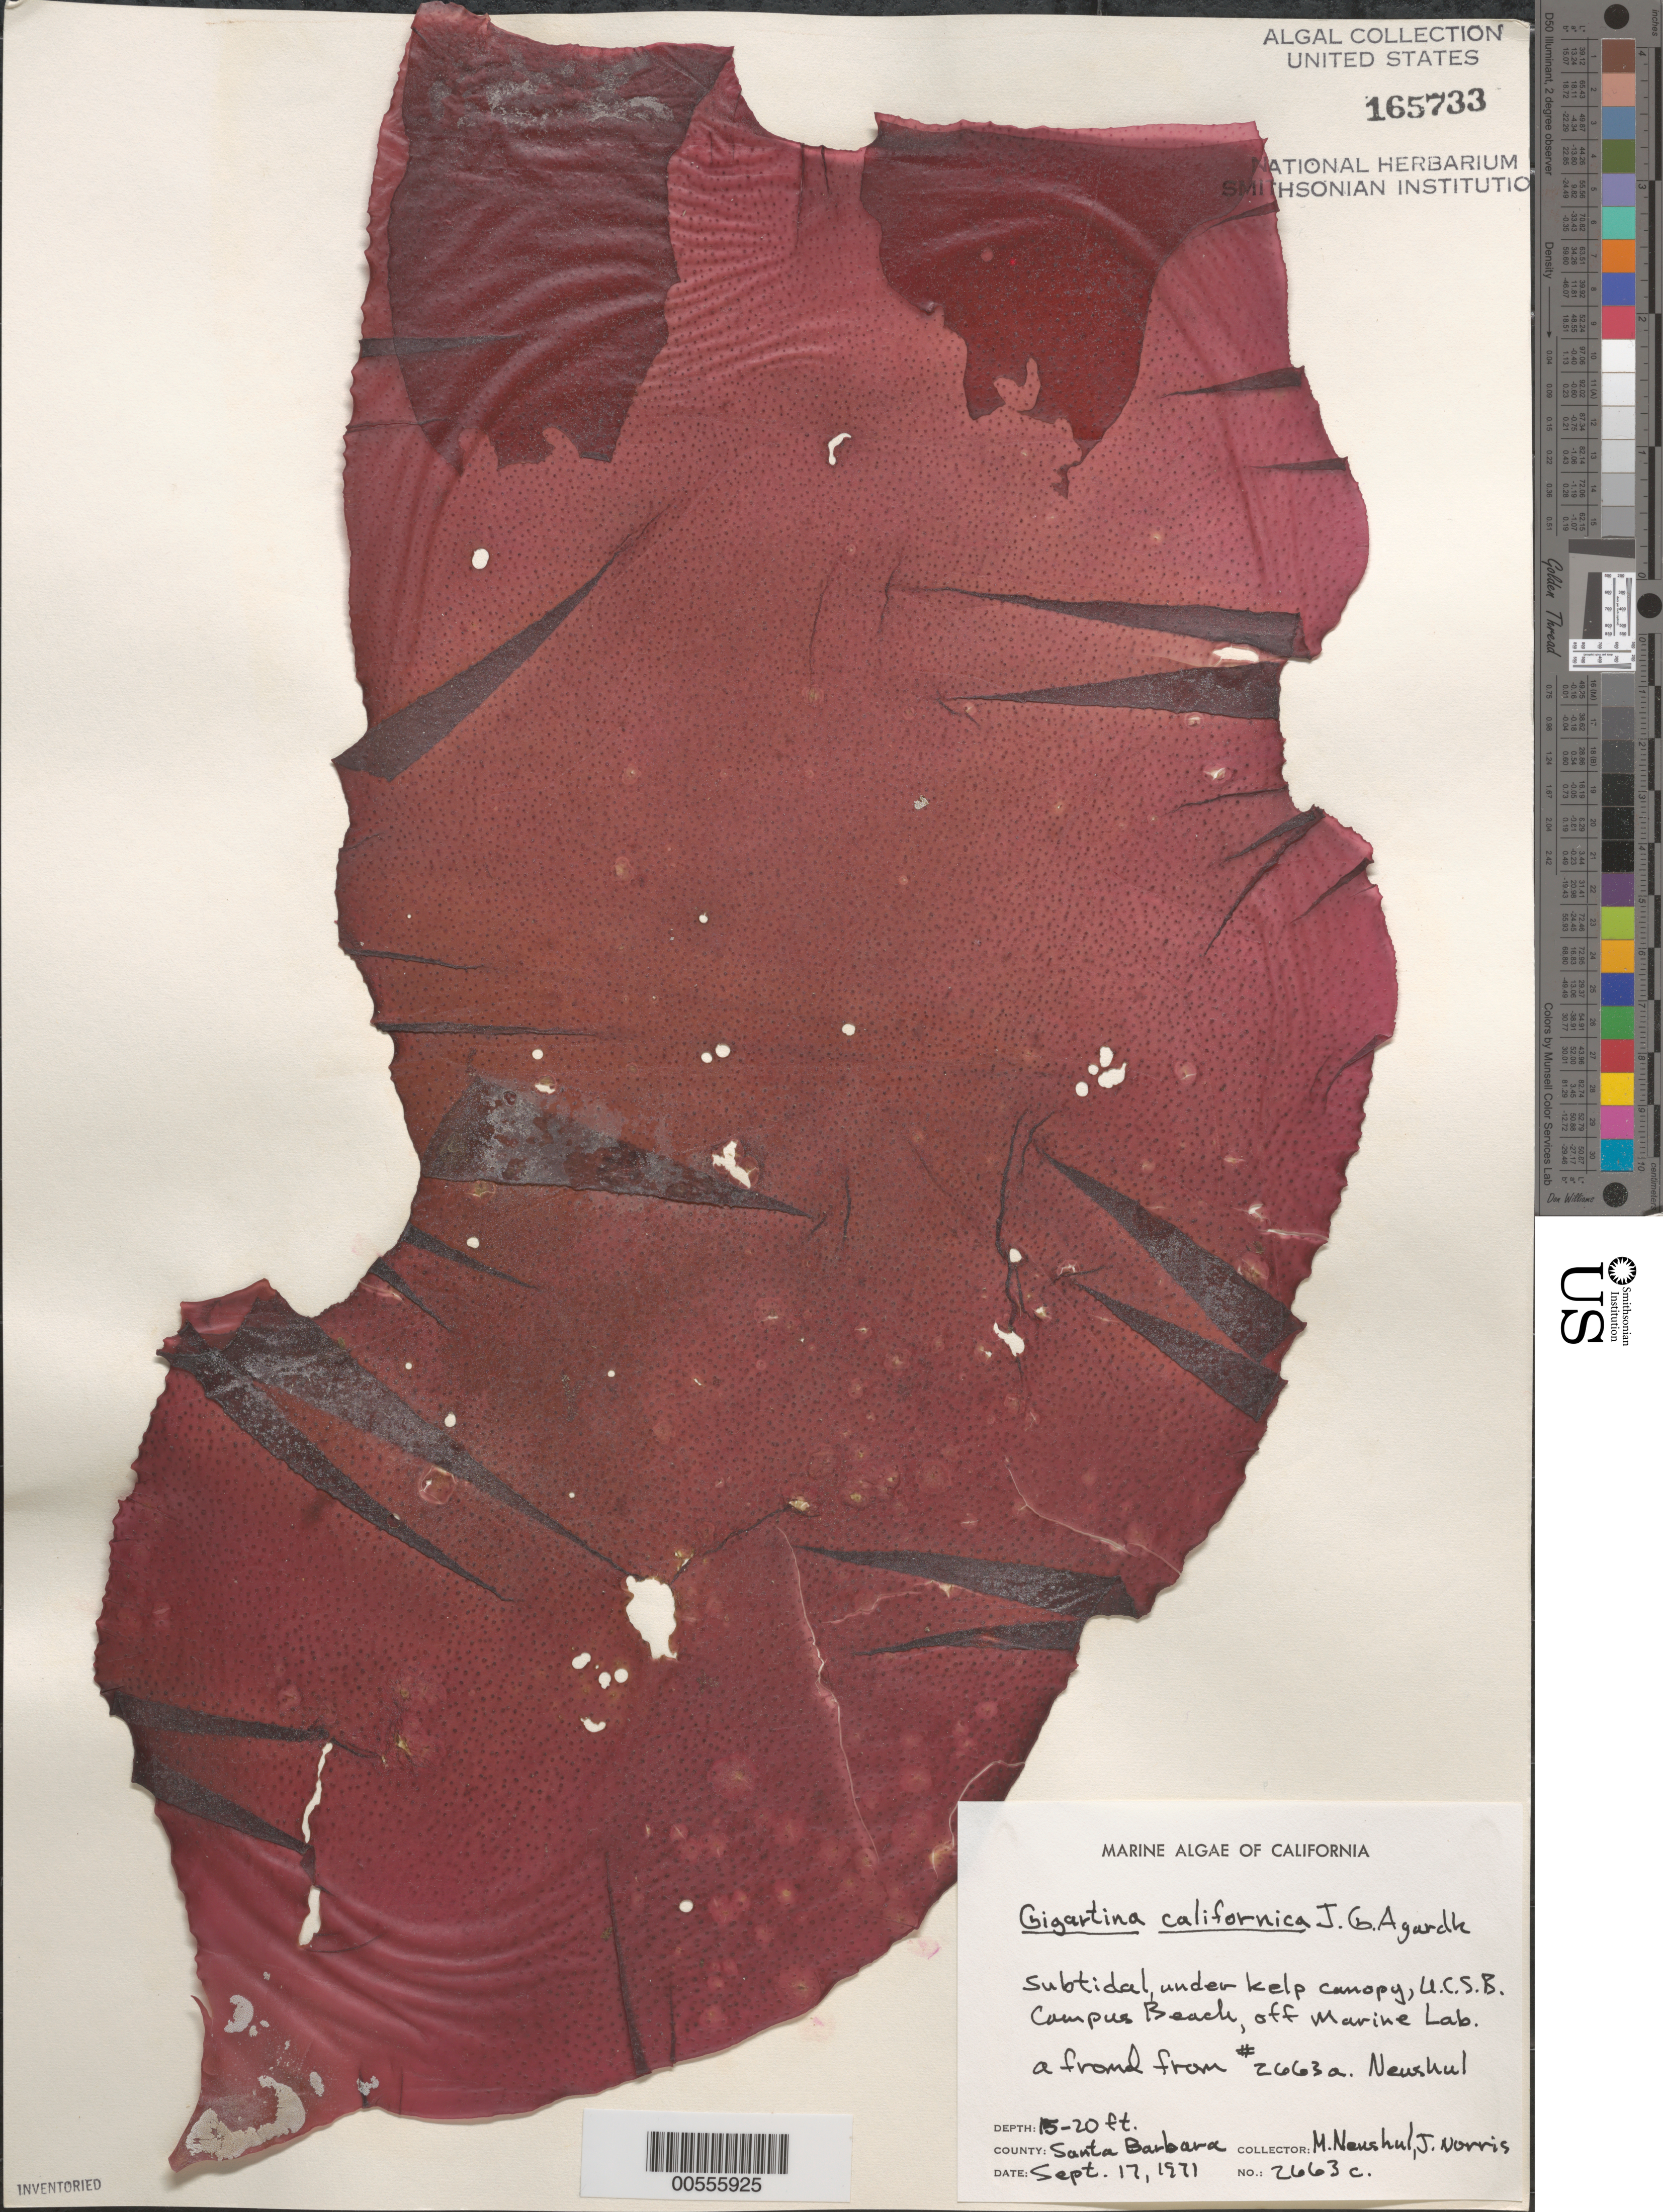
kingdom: Plantae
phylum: Rhodophyta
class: Florideophyceae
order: Gigartinales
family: Gigartinaceae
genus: Chondracanthus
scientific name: Chondracanthus corymbiferus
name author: (Kütz.) Guiry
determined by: Algae name updating Project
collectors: M. Neushul & J. N. Norris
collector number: Neushul 2663c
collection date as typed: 17 Sep 1971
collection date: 1971-09-17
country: United States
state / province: California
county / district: Santa Barbara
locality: Campus Beach, University of California Santa Barbara, off marine laboratory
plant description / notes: A frond from US no. 165731 Gigartina californica, Neushul 2663a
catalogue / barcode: US 165733